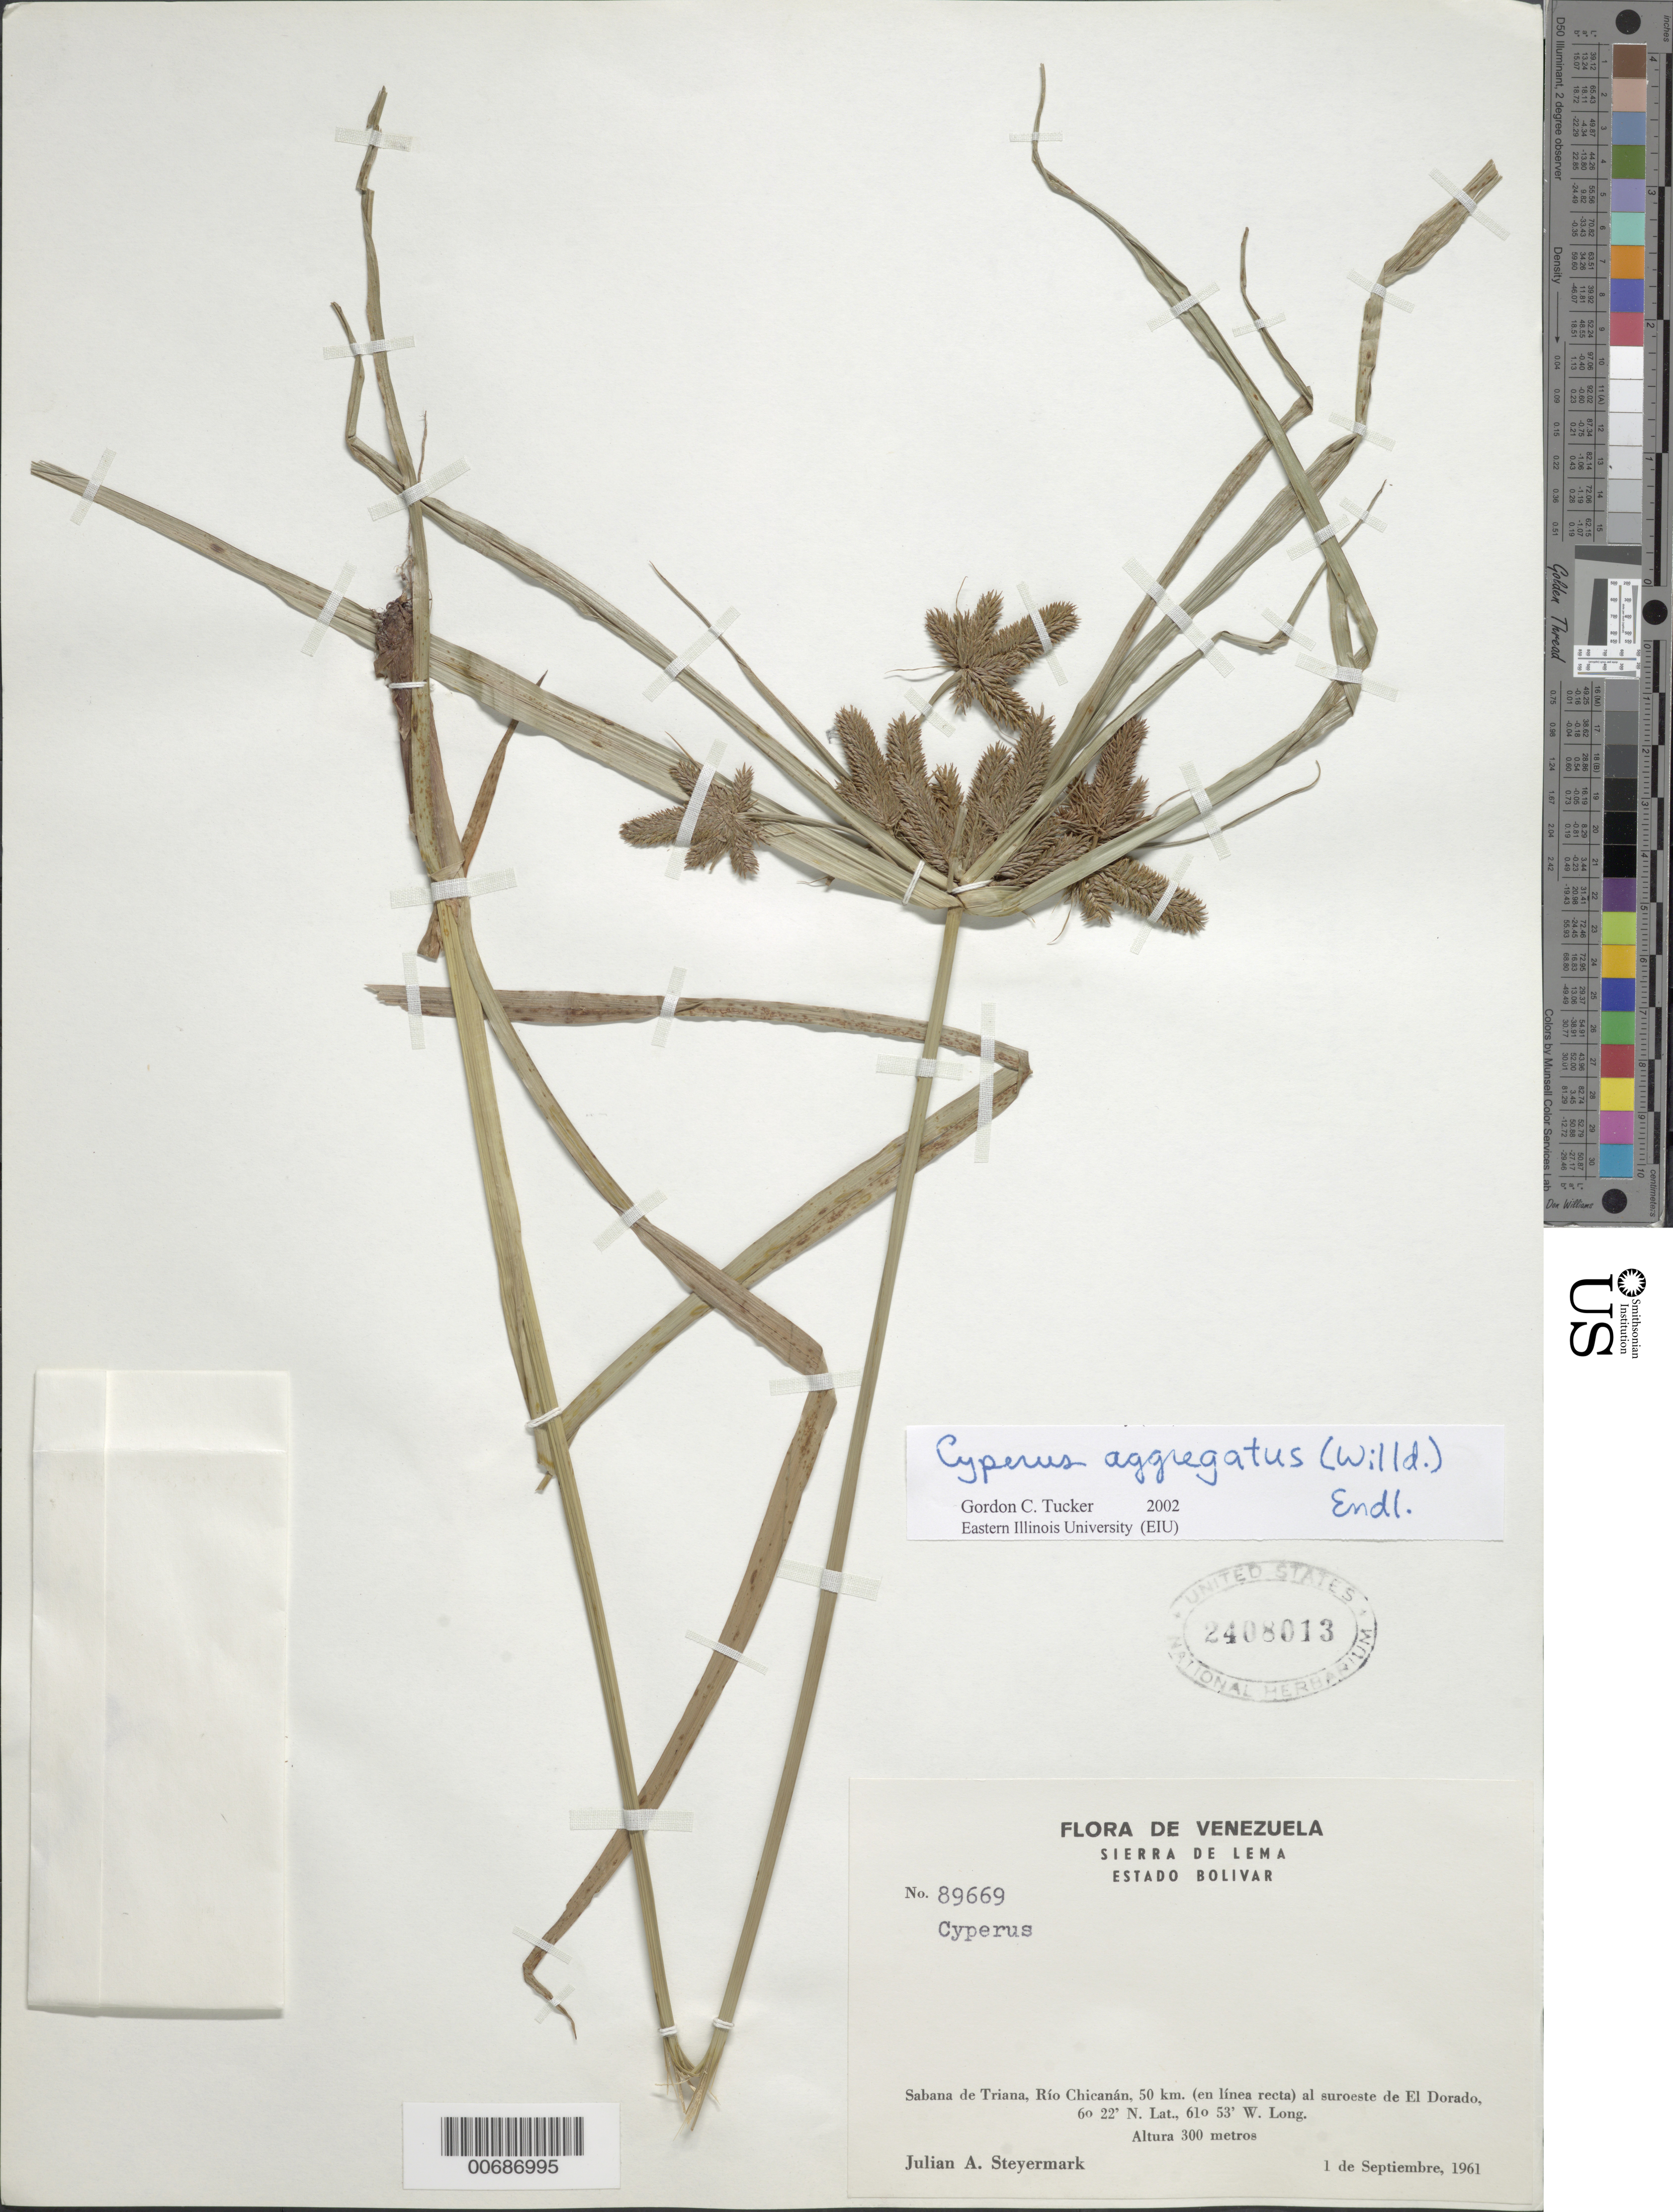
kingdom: Plantae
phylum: Tracheophyta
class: Liliopsida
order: Poales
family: Cyperaceae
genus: Cyperus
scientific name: Cyperus aggregatus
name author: (Willd.) Endl.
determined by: Tucker, G. C.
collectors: J. Steyermark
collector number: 89669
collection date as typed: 1-Sep-61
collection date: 1961-09-01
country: Venezuela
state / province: Bolívar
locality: Sabana de Triana, Río Chicanán, 50 km (in línea recta) al SW de El Dorado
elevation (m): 300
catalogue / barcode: US 2408013